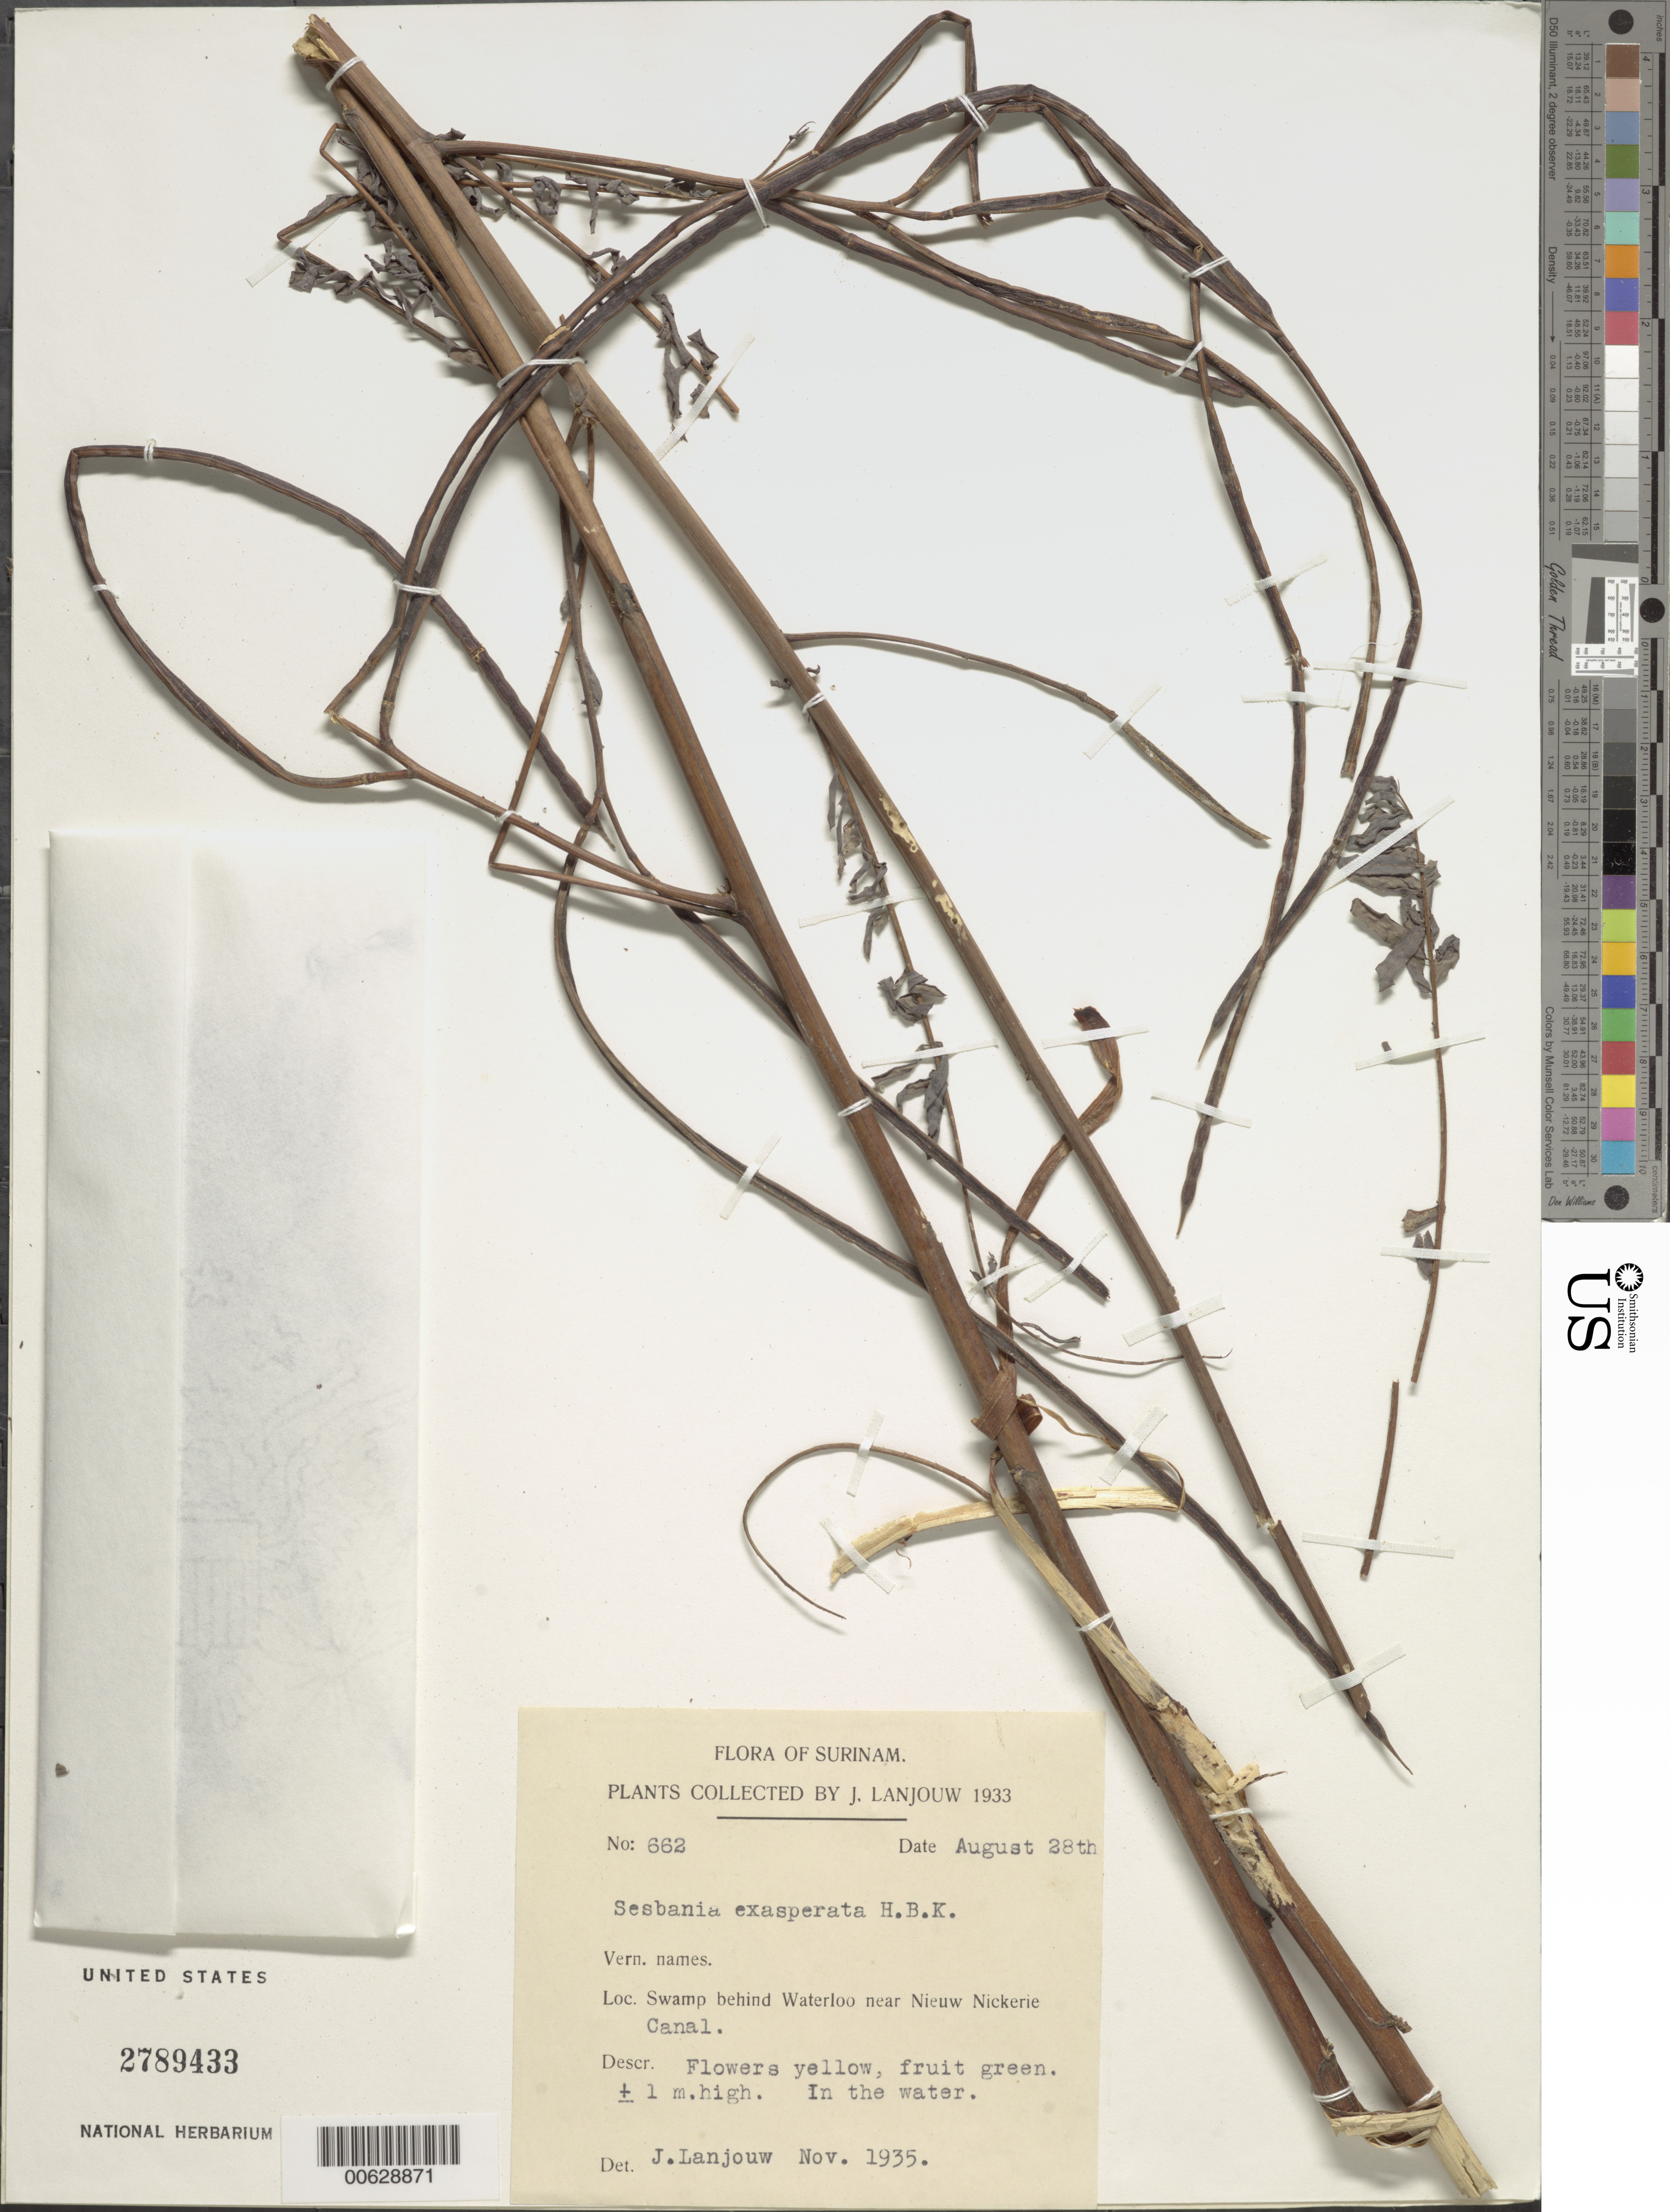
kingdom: Plantae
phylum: Tracheophyta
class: Magnoliopsida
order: Fabales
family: Fabaceae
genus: Sesbania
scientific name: Sesbania exasperata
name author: Kunth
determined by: Lanjouw, J.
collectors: J. Lanjouw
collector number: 662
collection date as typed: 28-Aug-33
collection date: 1933-08-28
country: Suriname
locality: Waterloo, near Nieuw Nickerie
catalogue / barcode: US 2789433